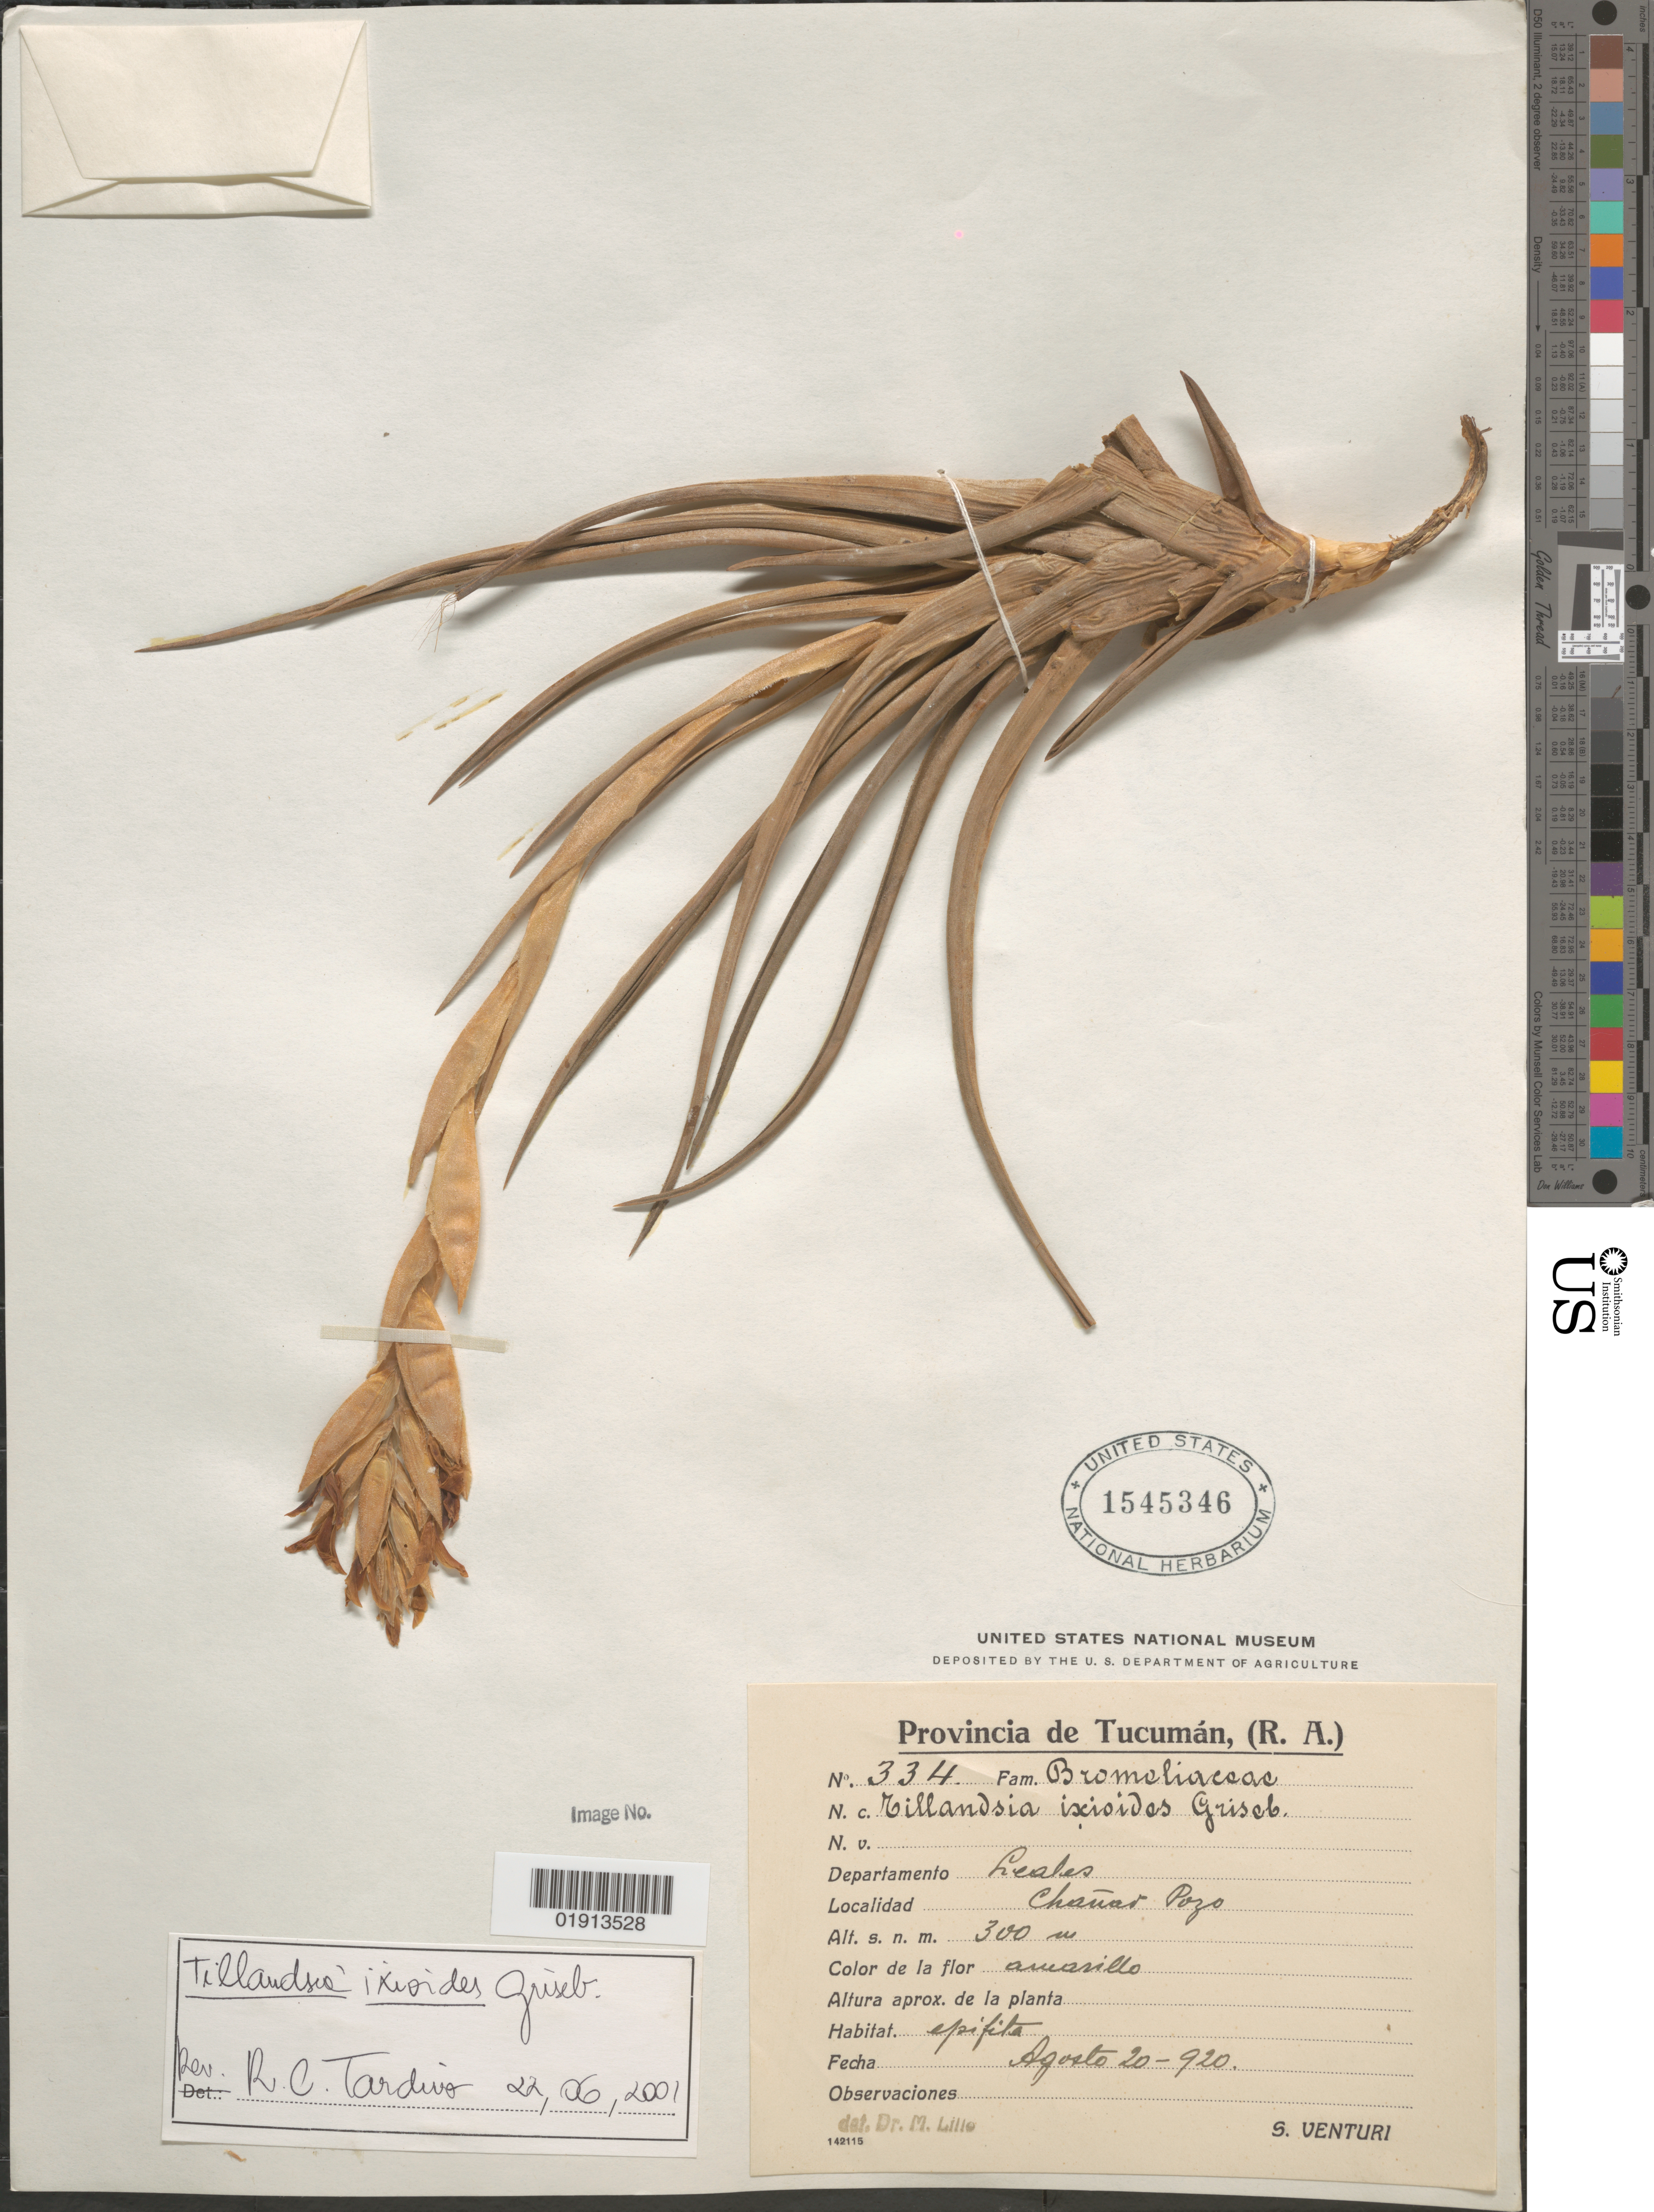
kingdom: Plantae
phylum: Tracheophyta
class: Liliopsida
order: Poales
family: Bromeliaceae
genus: Tillandsia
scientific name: Tillandsia pohliana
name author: Mez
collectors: S. Venturi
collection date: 1920-08-20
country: Argentina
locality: Leales. Chauad Pozo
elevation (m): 300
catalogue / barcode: US 1545346